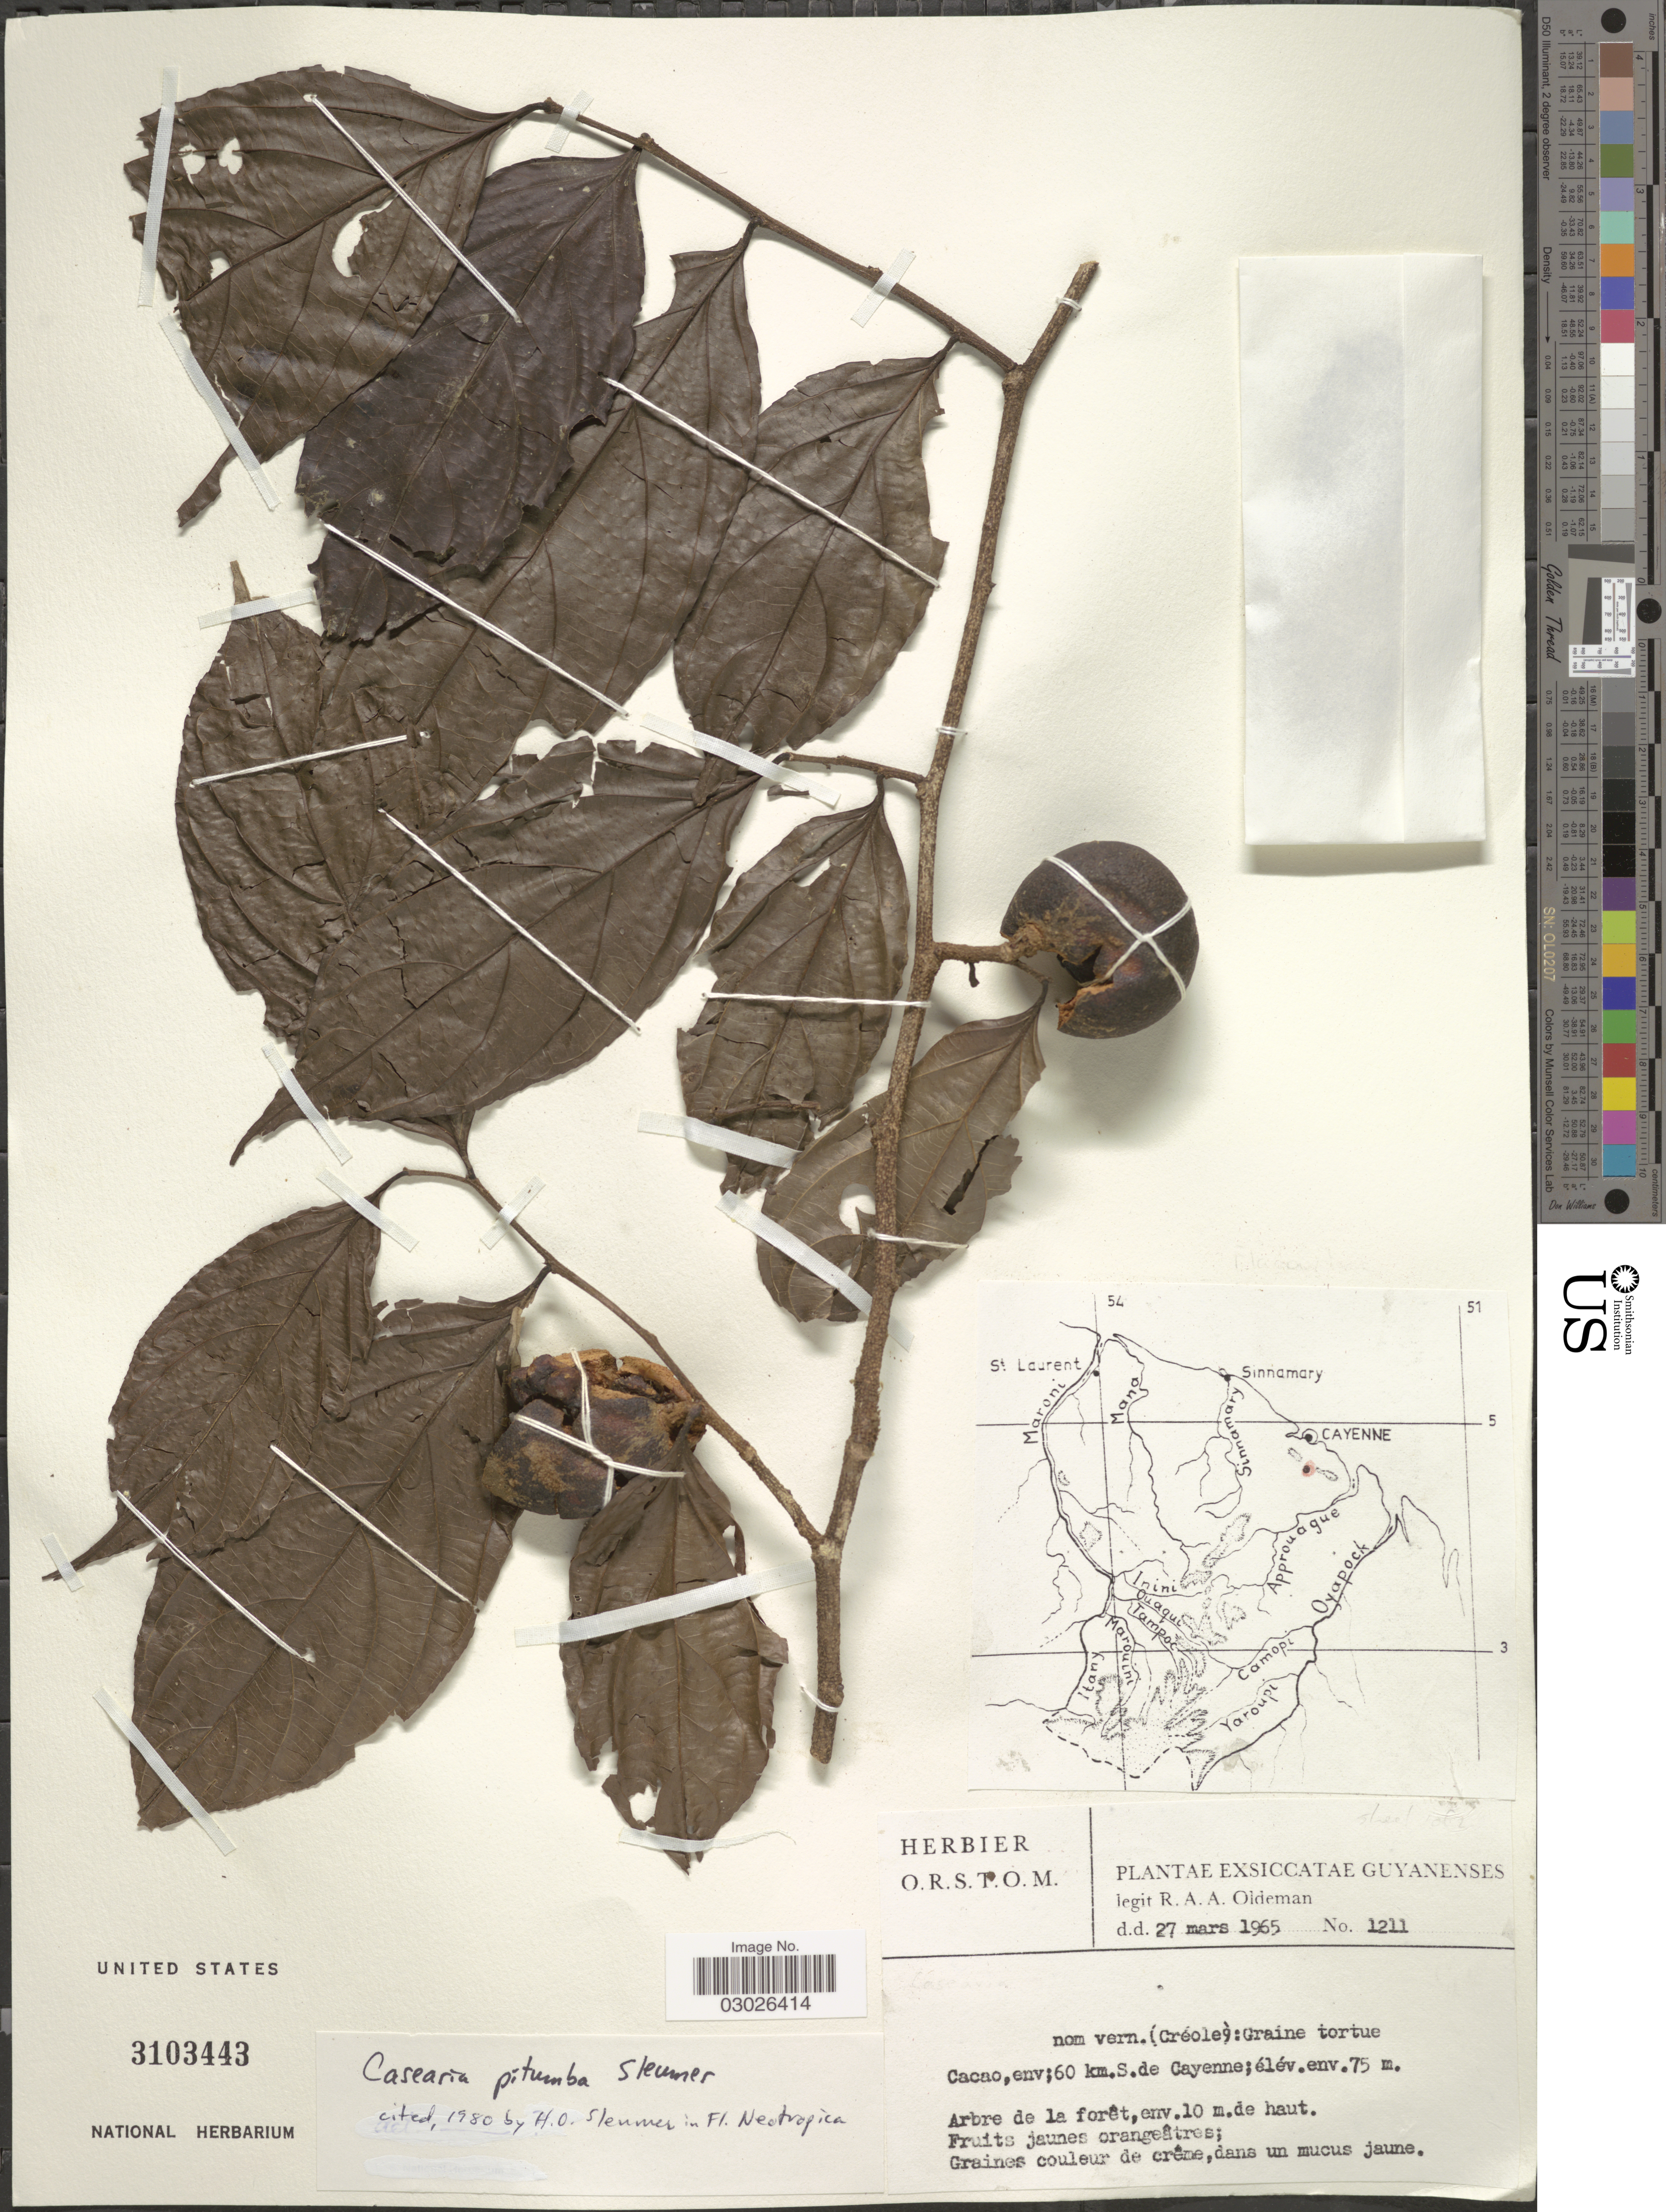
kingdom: Plantae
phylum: Tracheophyta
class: Magnoliopsida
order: Malpighiales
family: Salicaceae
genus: Casearia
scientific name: Casearia pitumba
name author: Sleumer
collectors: R. Oldeman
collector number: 1211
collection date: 1965-03-27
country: French Guiana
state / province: Cayenne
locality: Cacao, env; 60 km. S. de Cayenne.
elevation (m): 75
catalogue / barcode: US 3103443